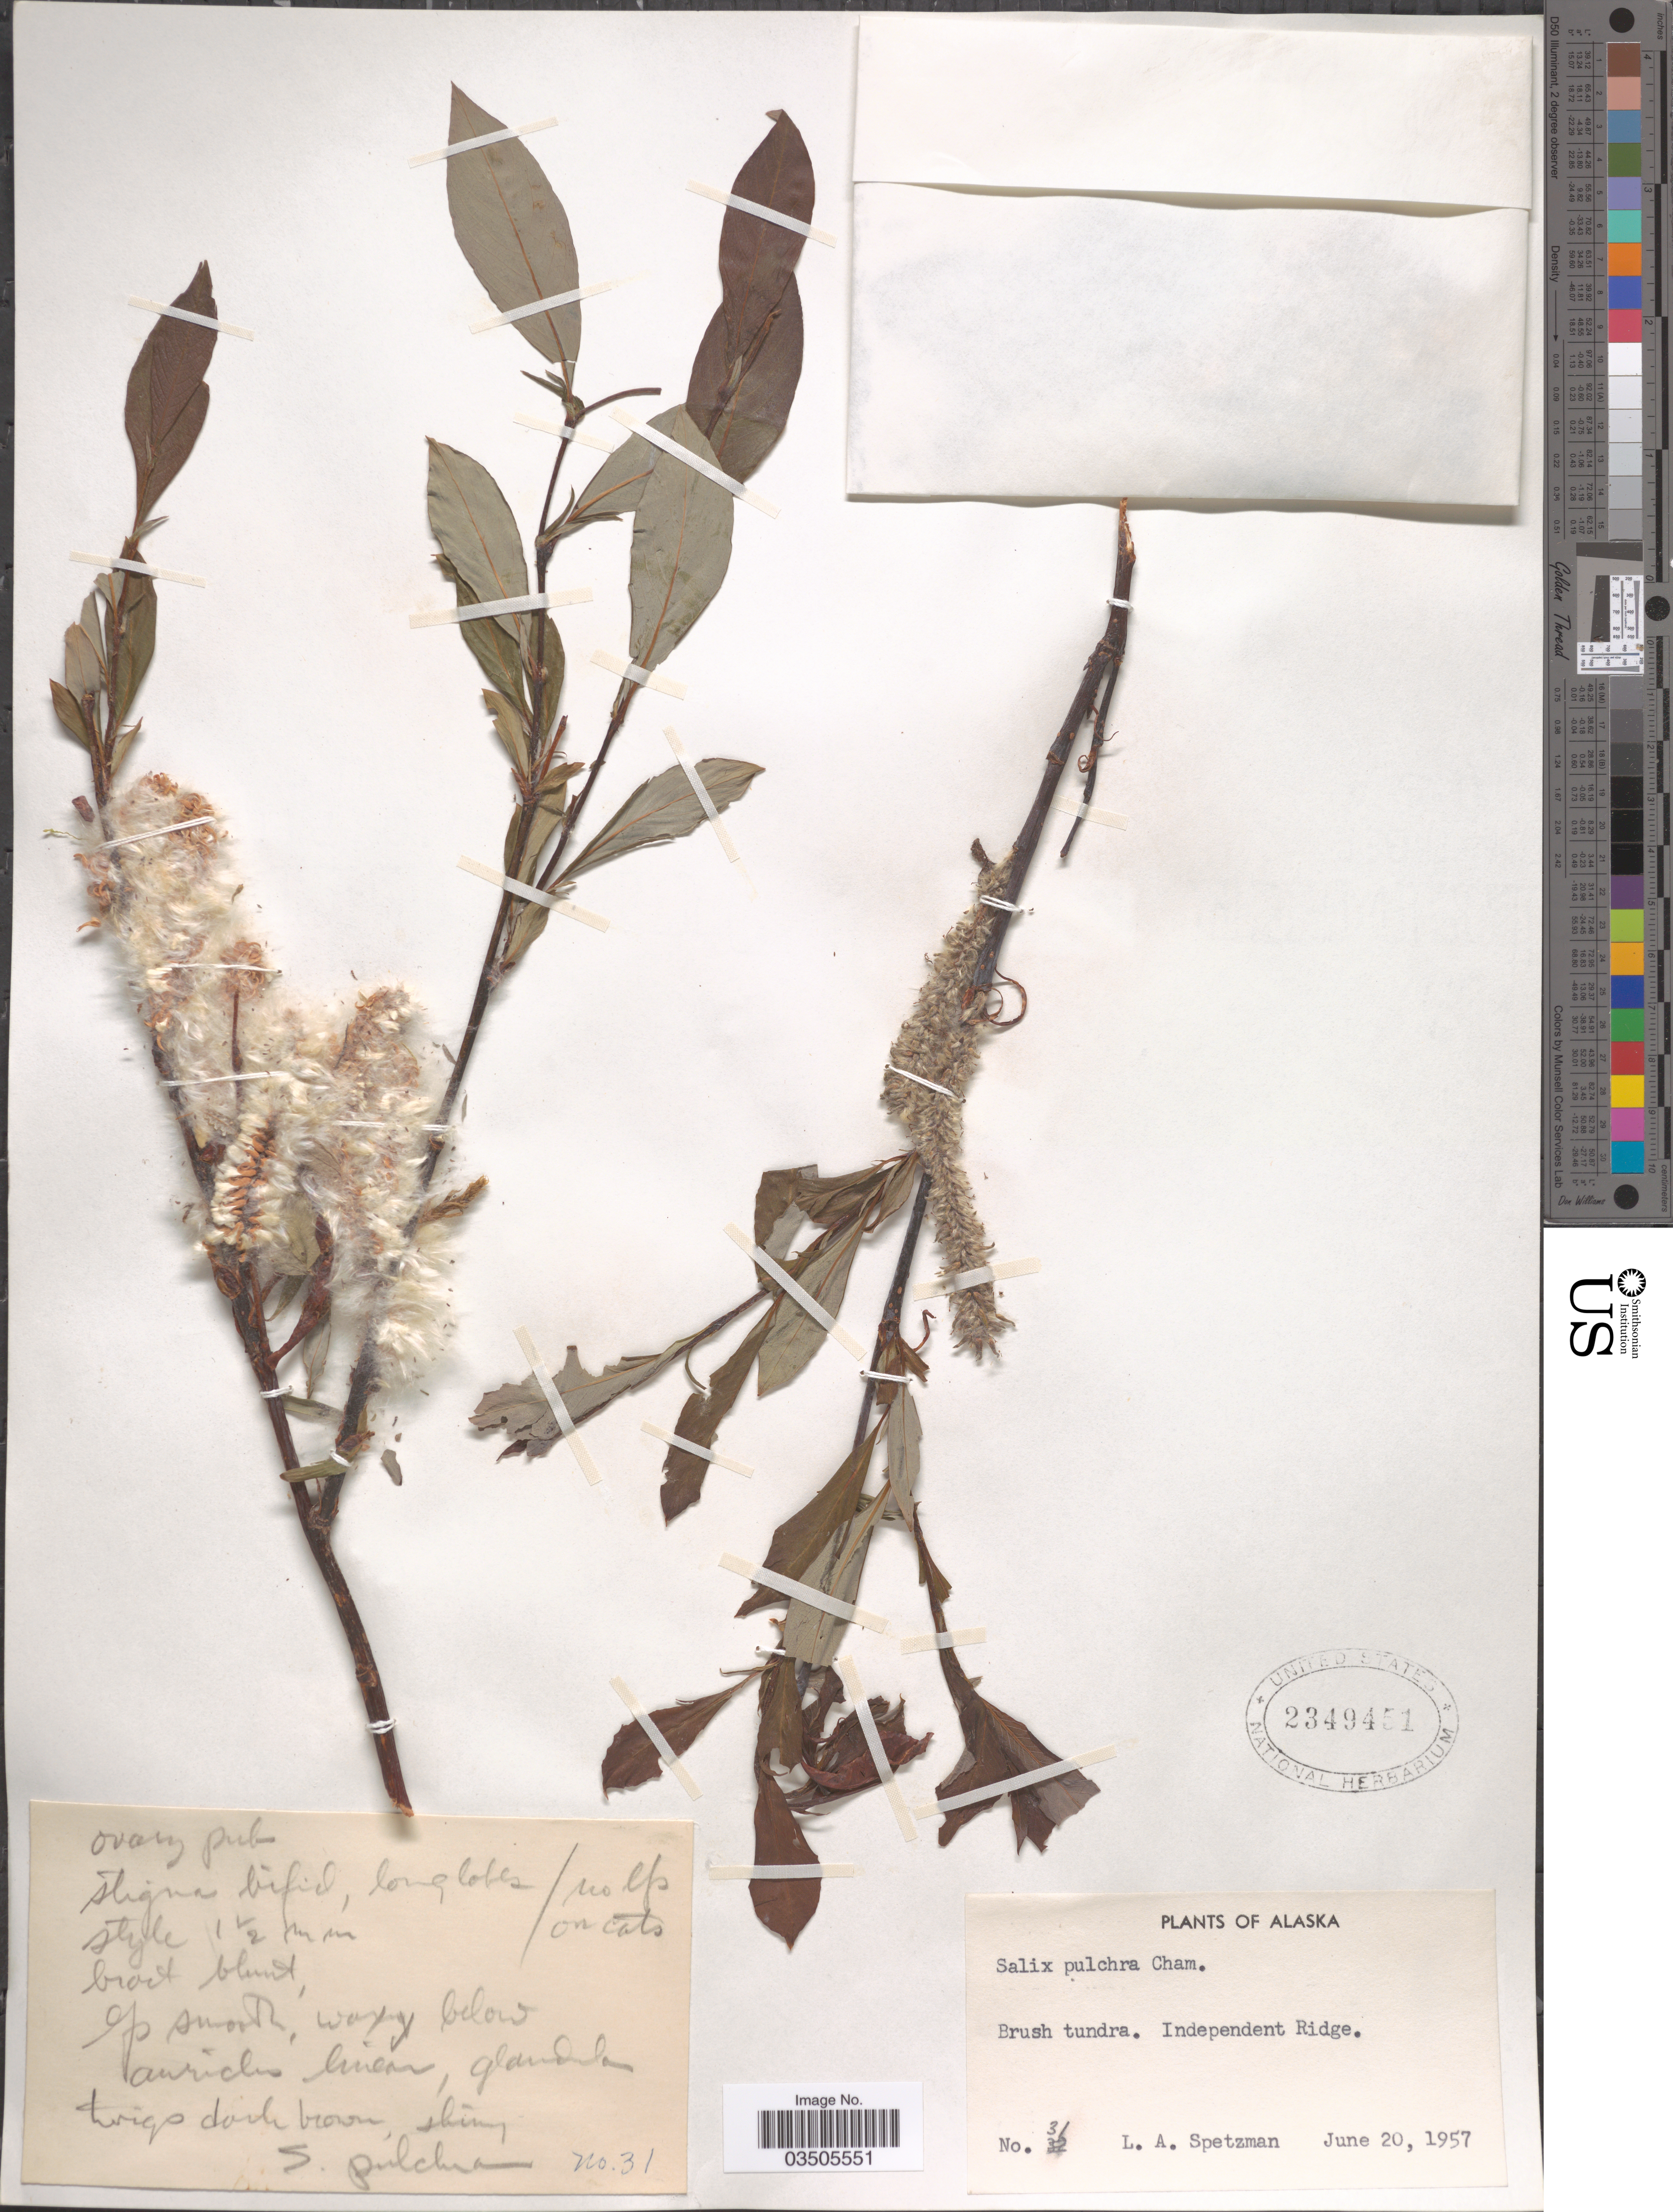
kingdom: Plantae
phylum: Tracheophyta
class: Magnoliopsida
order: Malpighiales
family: Salicaceae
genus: Salix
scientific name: Salix pulchra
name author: Cham.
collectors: L. Spetzman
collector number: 31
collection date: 1957-06-20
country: United States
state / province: Alaska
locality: Independent Ridge.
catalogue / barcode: US 2349451